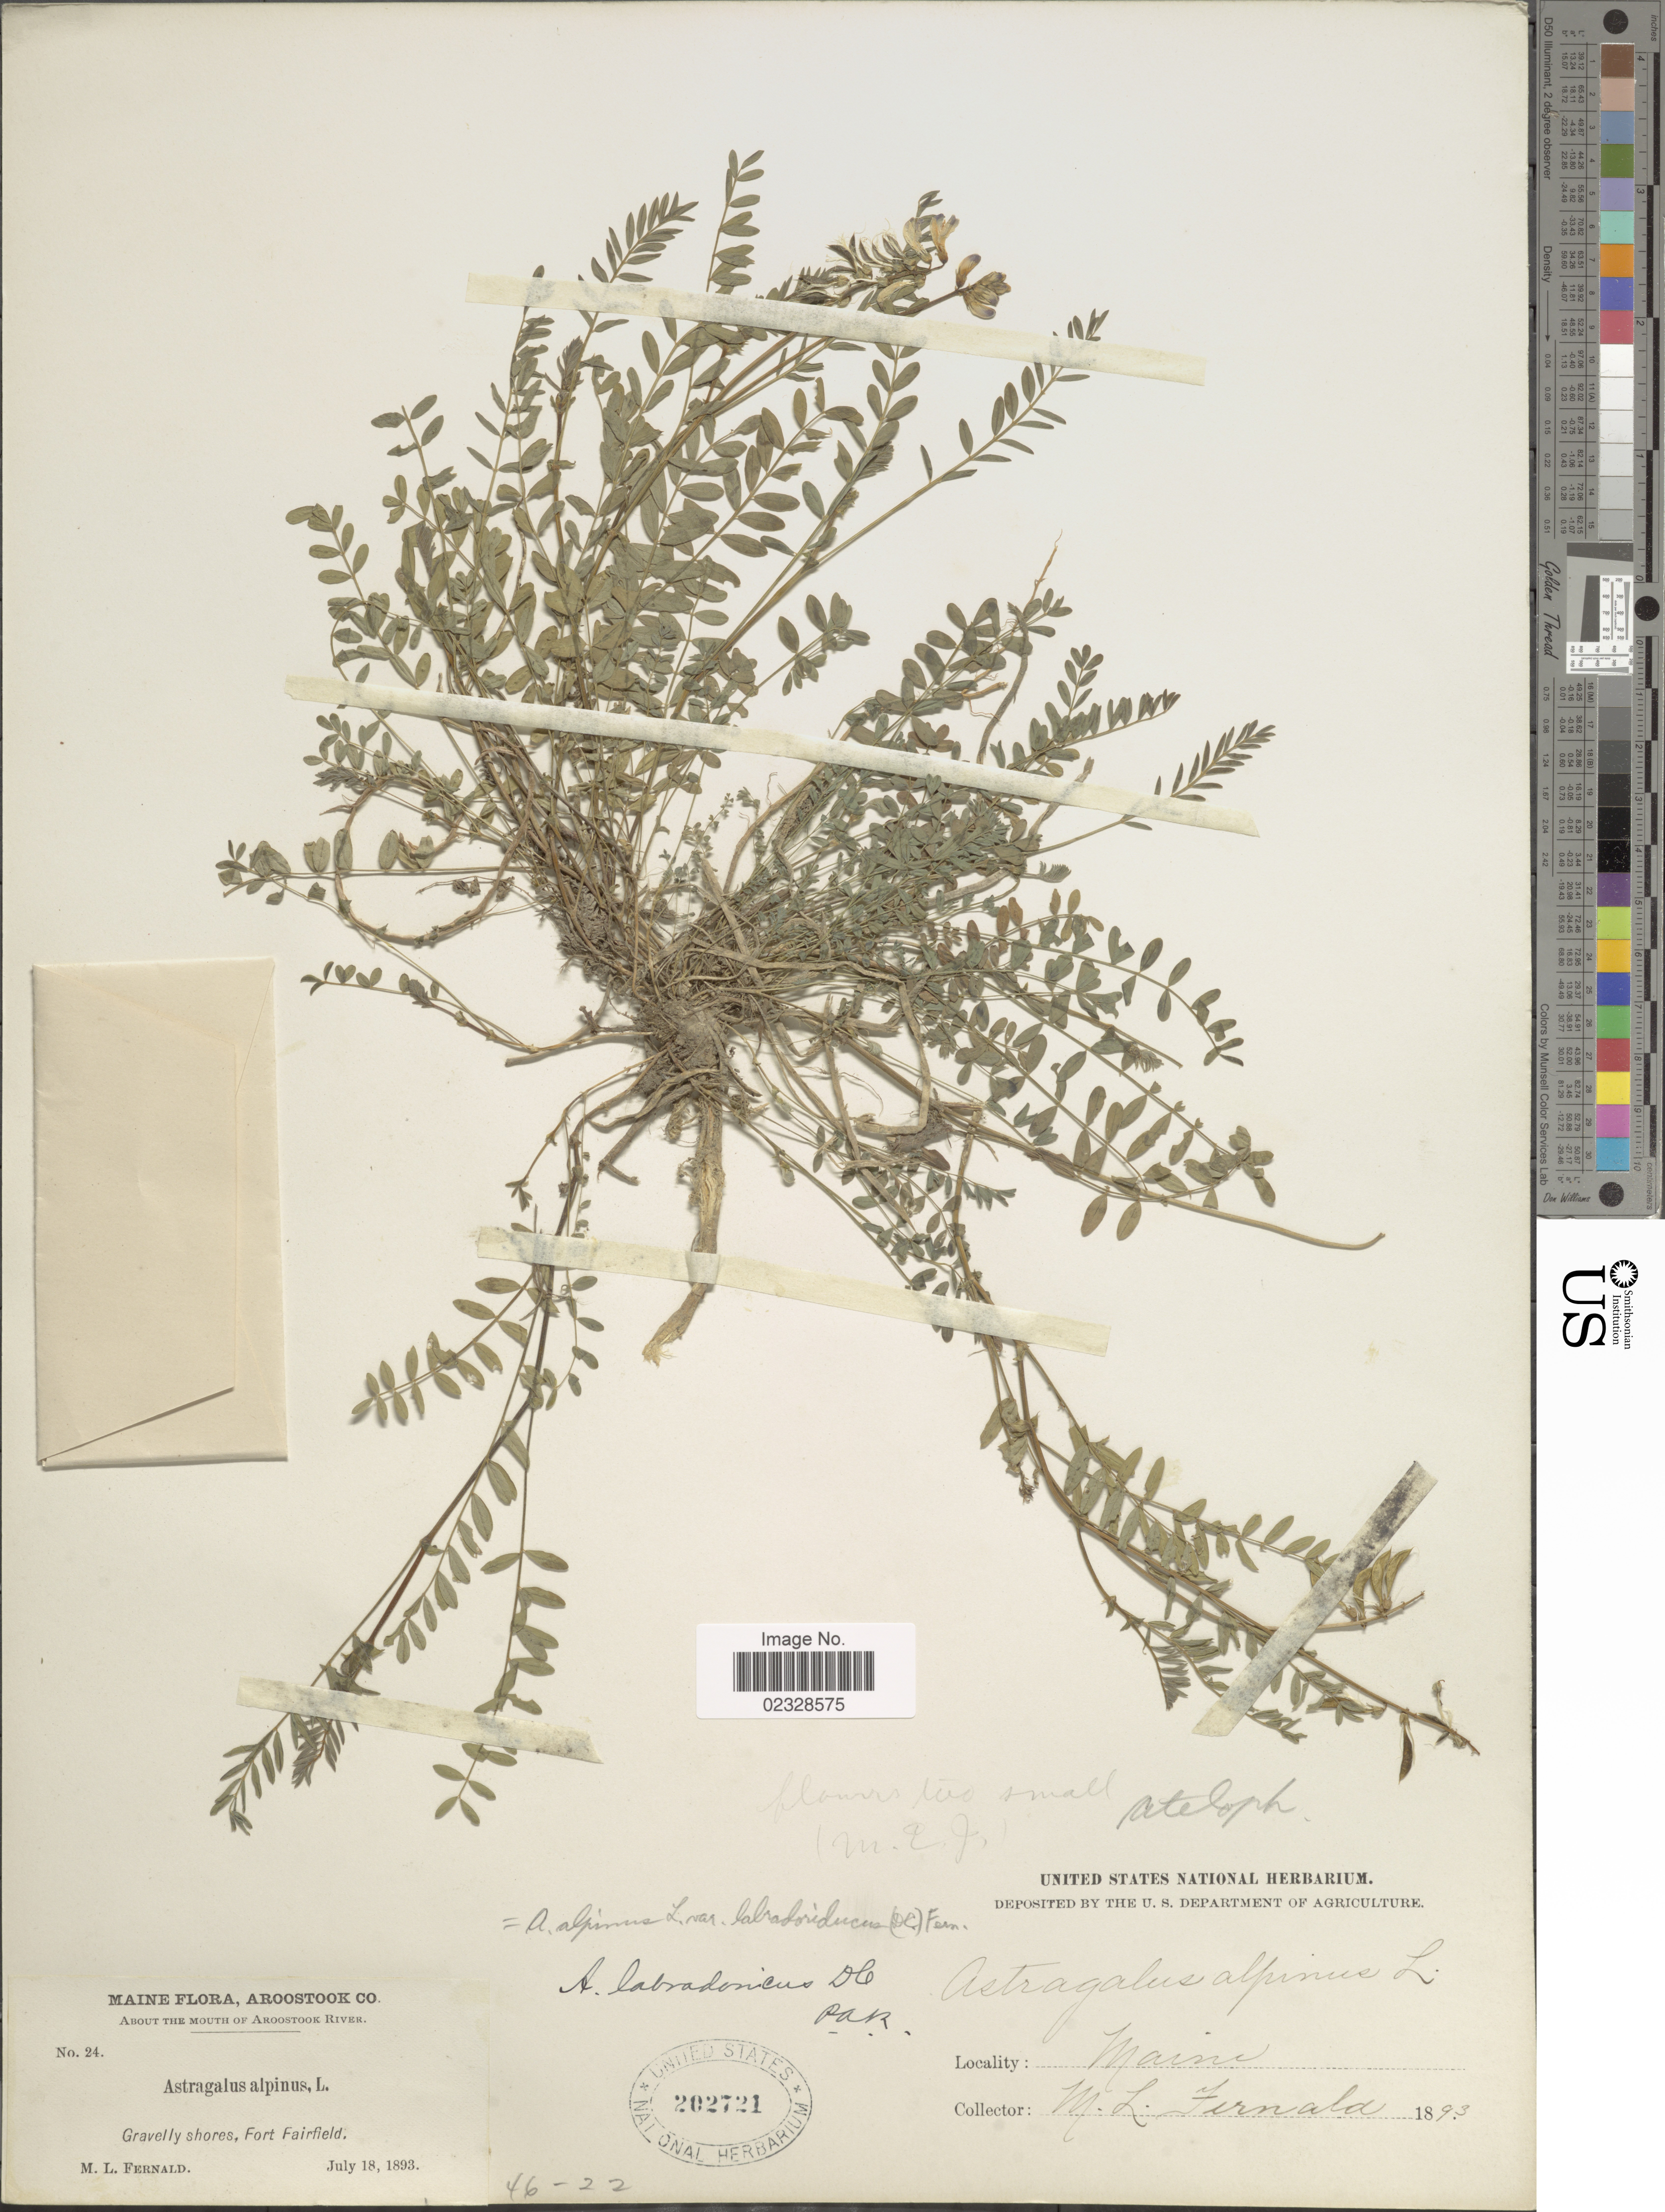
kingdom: Plantae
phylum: Tracheophyta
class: Magnoliopsida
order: Fabales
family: Fabaceae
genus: Astragalus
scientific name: Astragalus alpinus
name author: L.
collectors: M. L. Fernald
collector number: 24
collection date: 1893-07-18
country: United States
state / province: Maine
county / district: Aroostook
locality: About the Mouth of Aroostook River. Gravelly shores, Fort Fairfield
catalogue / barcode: US 202721